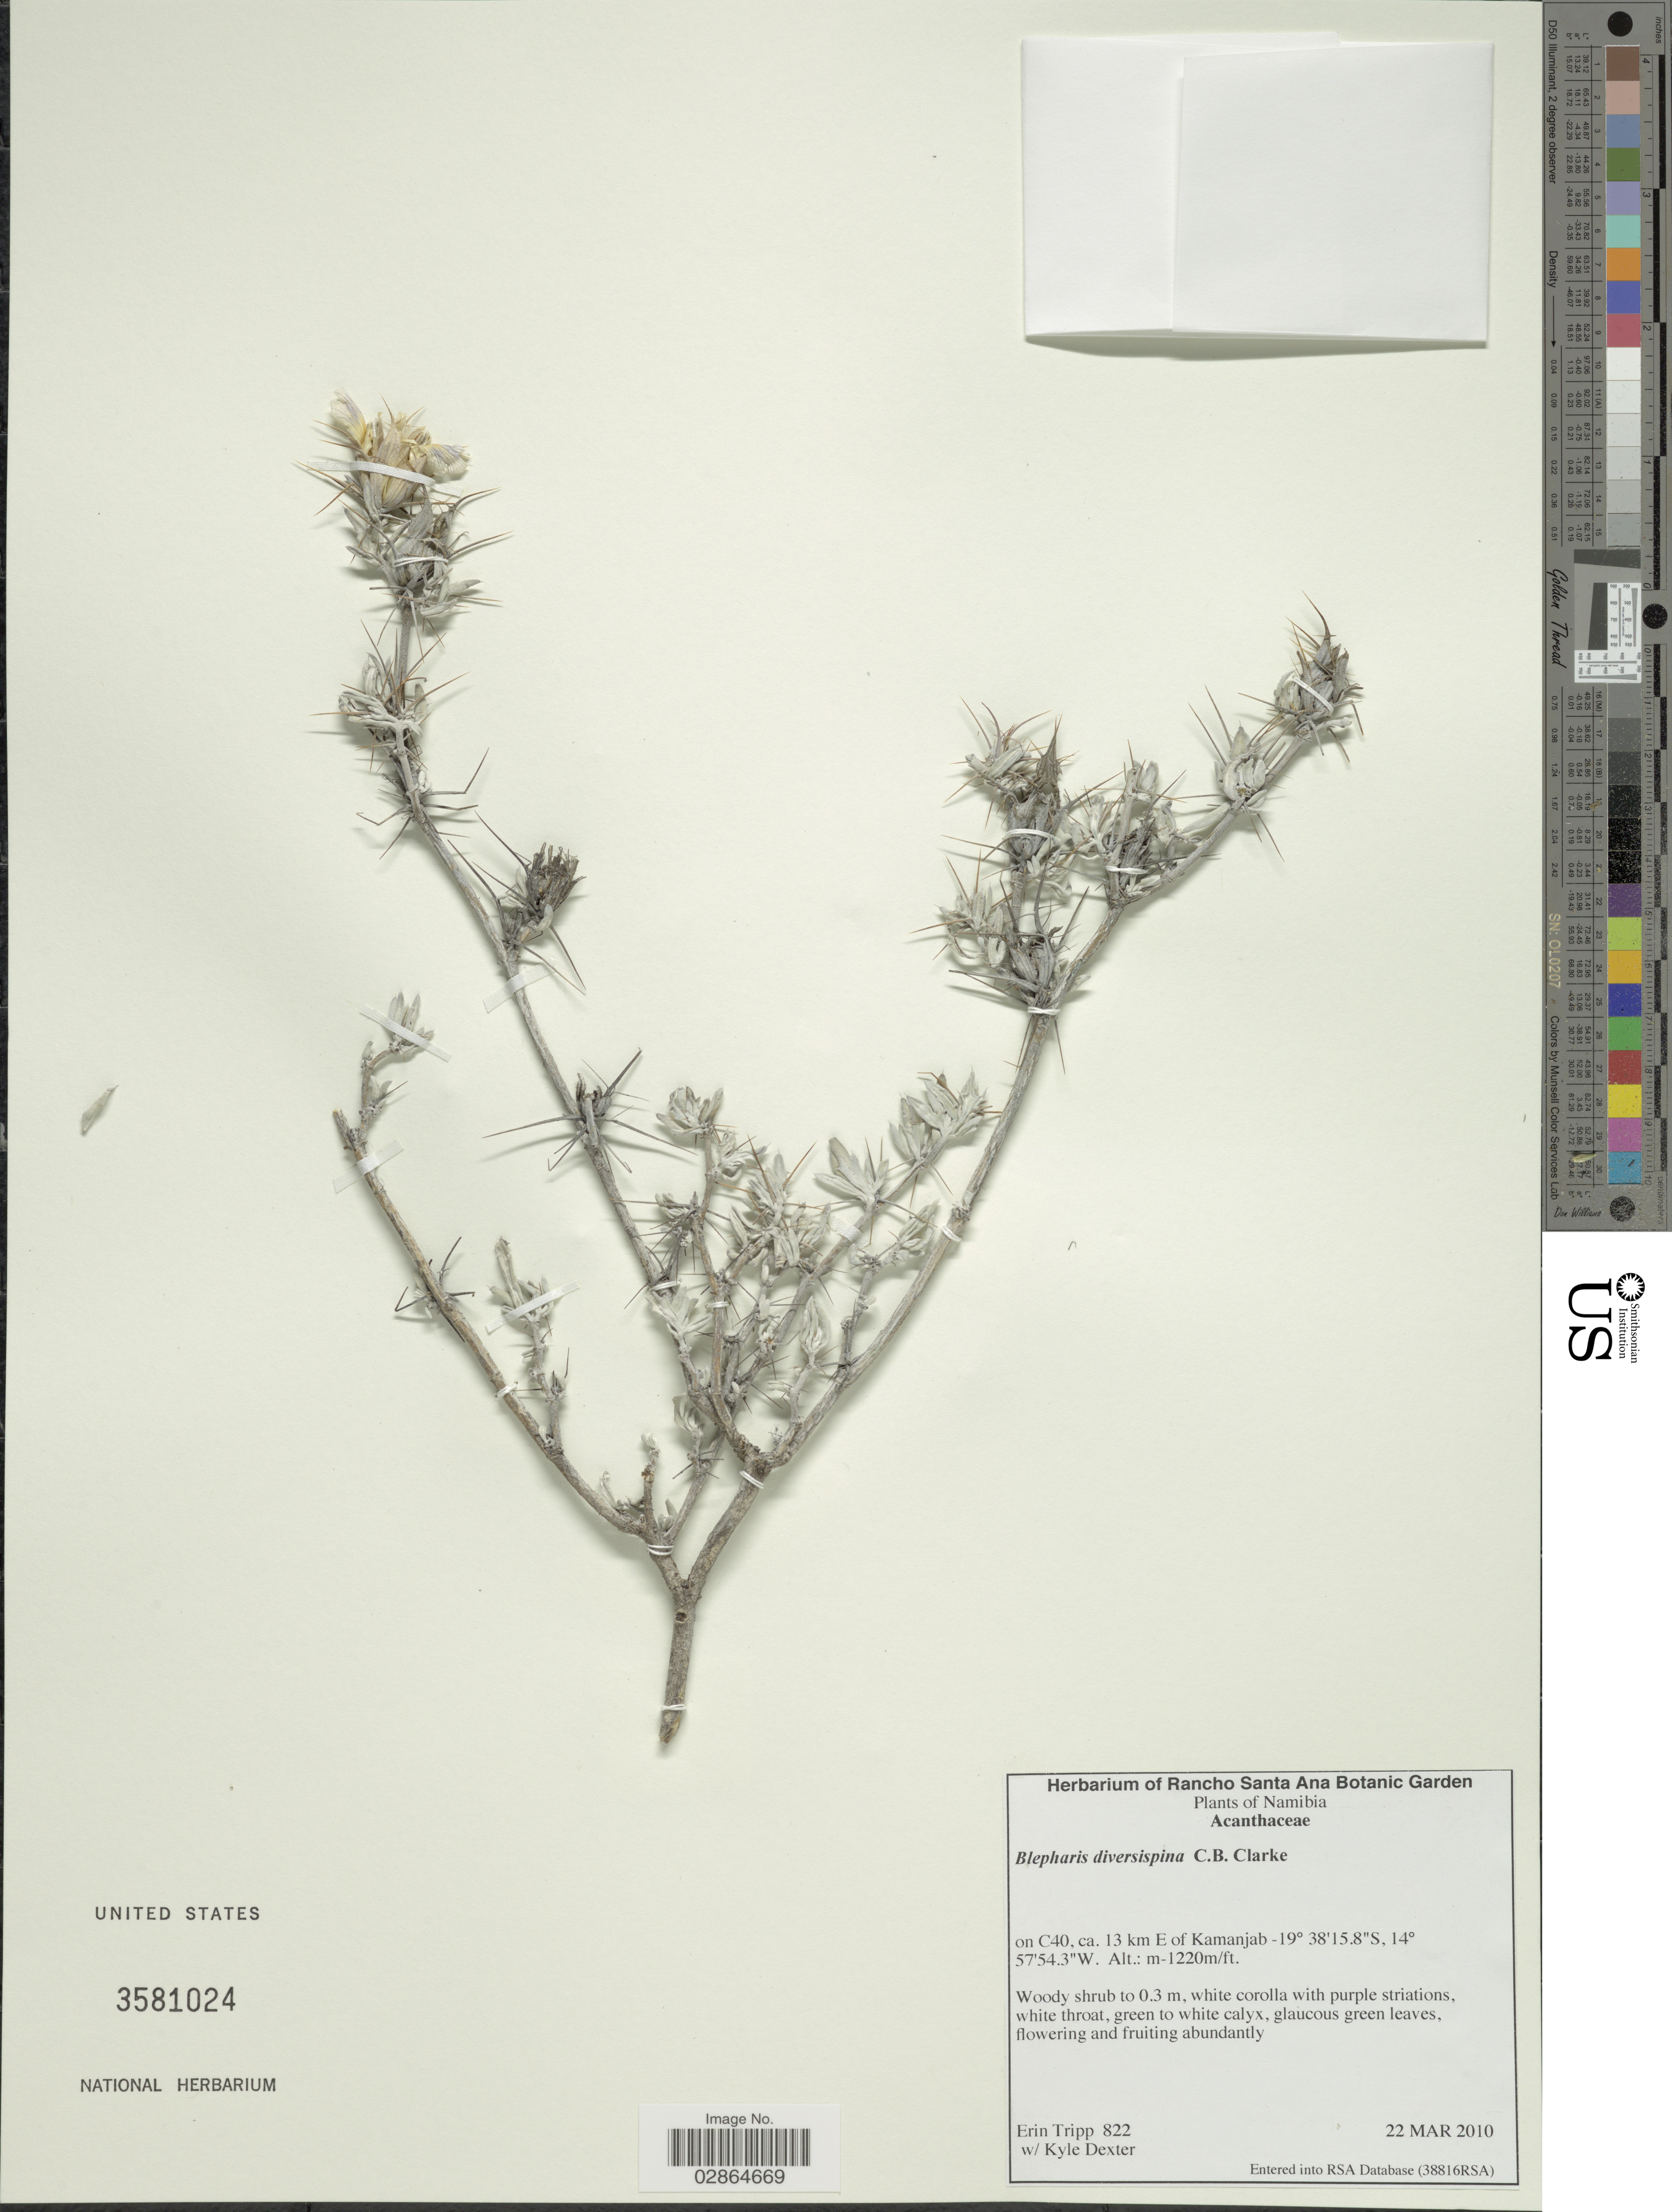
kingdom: Plantae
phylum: Tracheophyta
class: Magnoliopsida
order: Lamiales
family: Acanthaceae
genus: Blepharis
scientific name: Blepharis diversispina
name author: (Nees) C.B. Clarke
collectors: E. Tripp & K. Dexter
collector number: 882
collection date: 2010-03-22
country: Namibia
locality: On C40, ca. 13 km E of Kamanjab.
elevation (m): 1220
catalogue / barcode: US 3581024